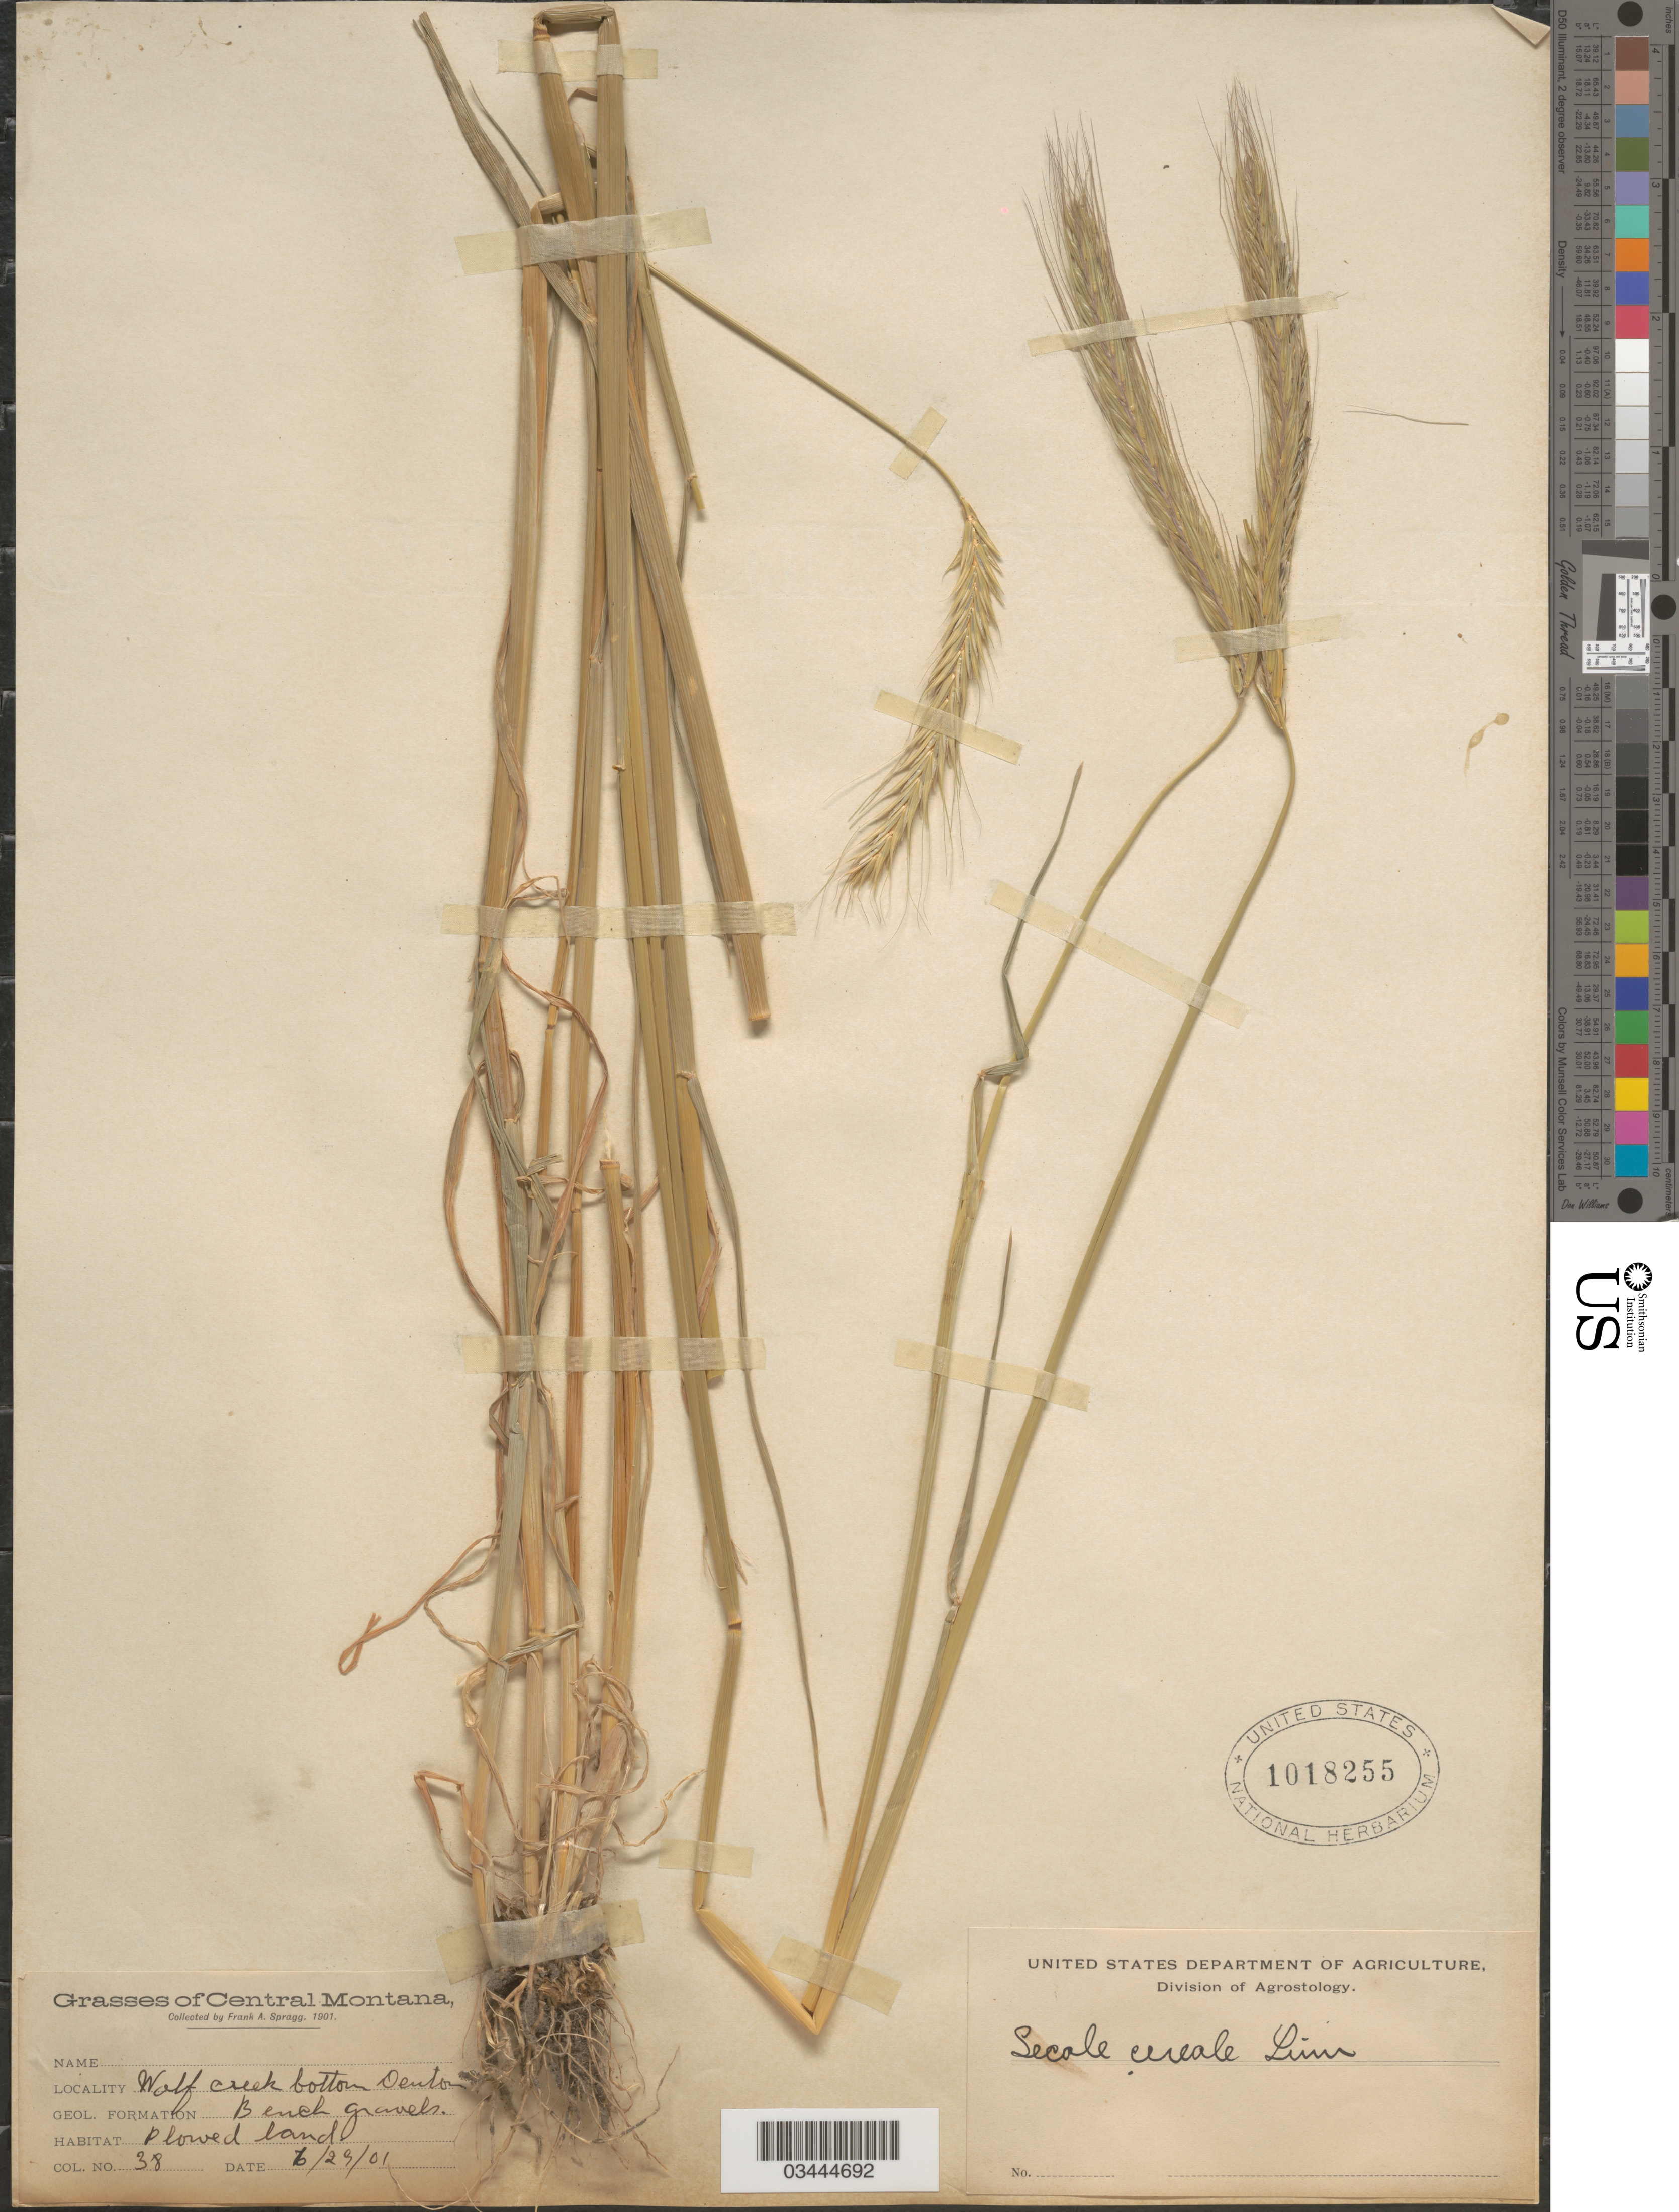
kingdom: Plantae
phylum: Tracheophyta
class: Liliopsida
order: Poales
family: Poaceae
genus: Secale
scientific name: Secale cereale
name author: L.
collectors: F. Spragg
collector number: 38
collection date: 1901-06-29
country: United States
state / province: Montana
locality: Central Montana. Wolf creek bottom Denton. Geol. formation Bench gravels.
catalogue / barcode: US 1018255